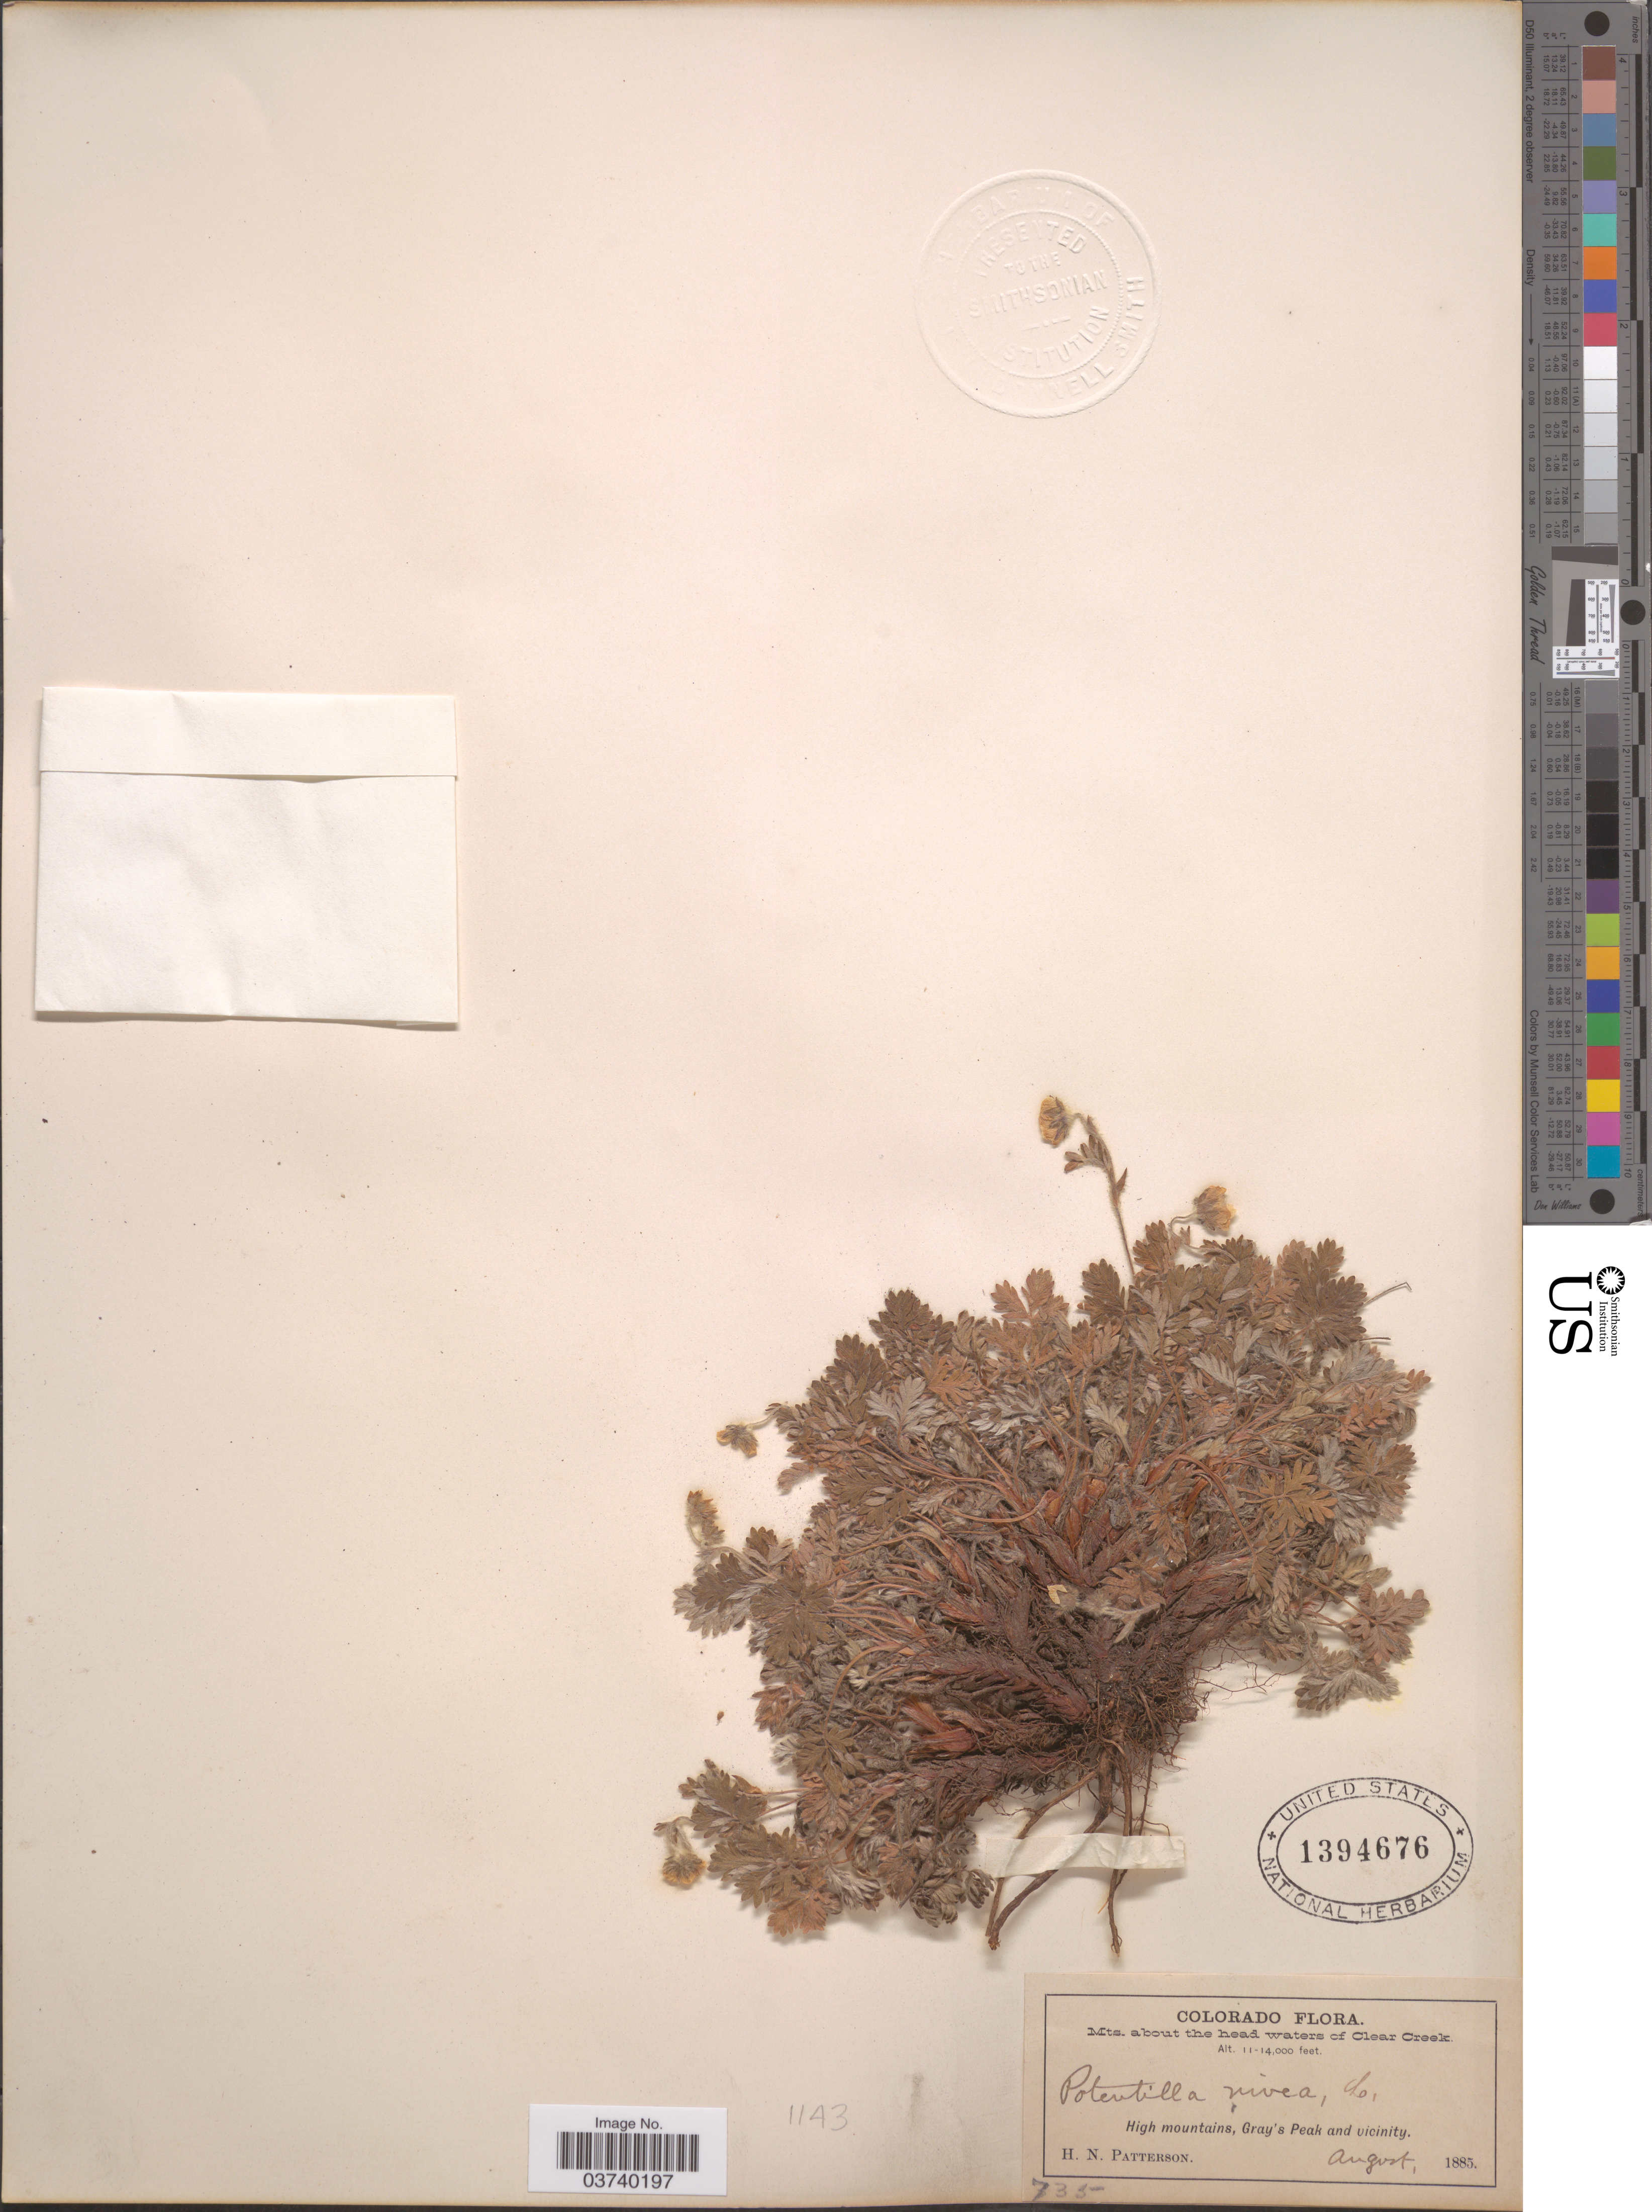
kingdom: Plantae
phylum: Tracheophyta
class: Magnoliopsida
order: Rosales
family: Rosaceae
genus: Potentilla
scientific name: Potentilla nivea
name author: L.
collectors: H. N. Patterson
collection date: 1885-08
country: United States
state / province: Colorado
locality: Mts. about the head waters of Clear Creek. High mountains, Gray's Peak and vicinity.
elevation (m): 3353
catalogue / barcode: US 1394676